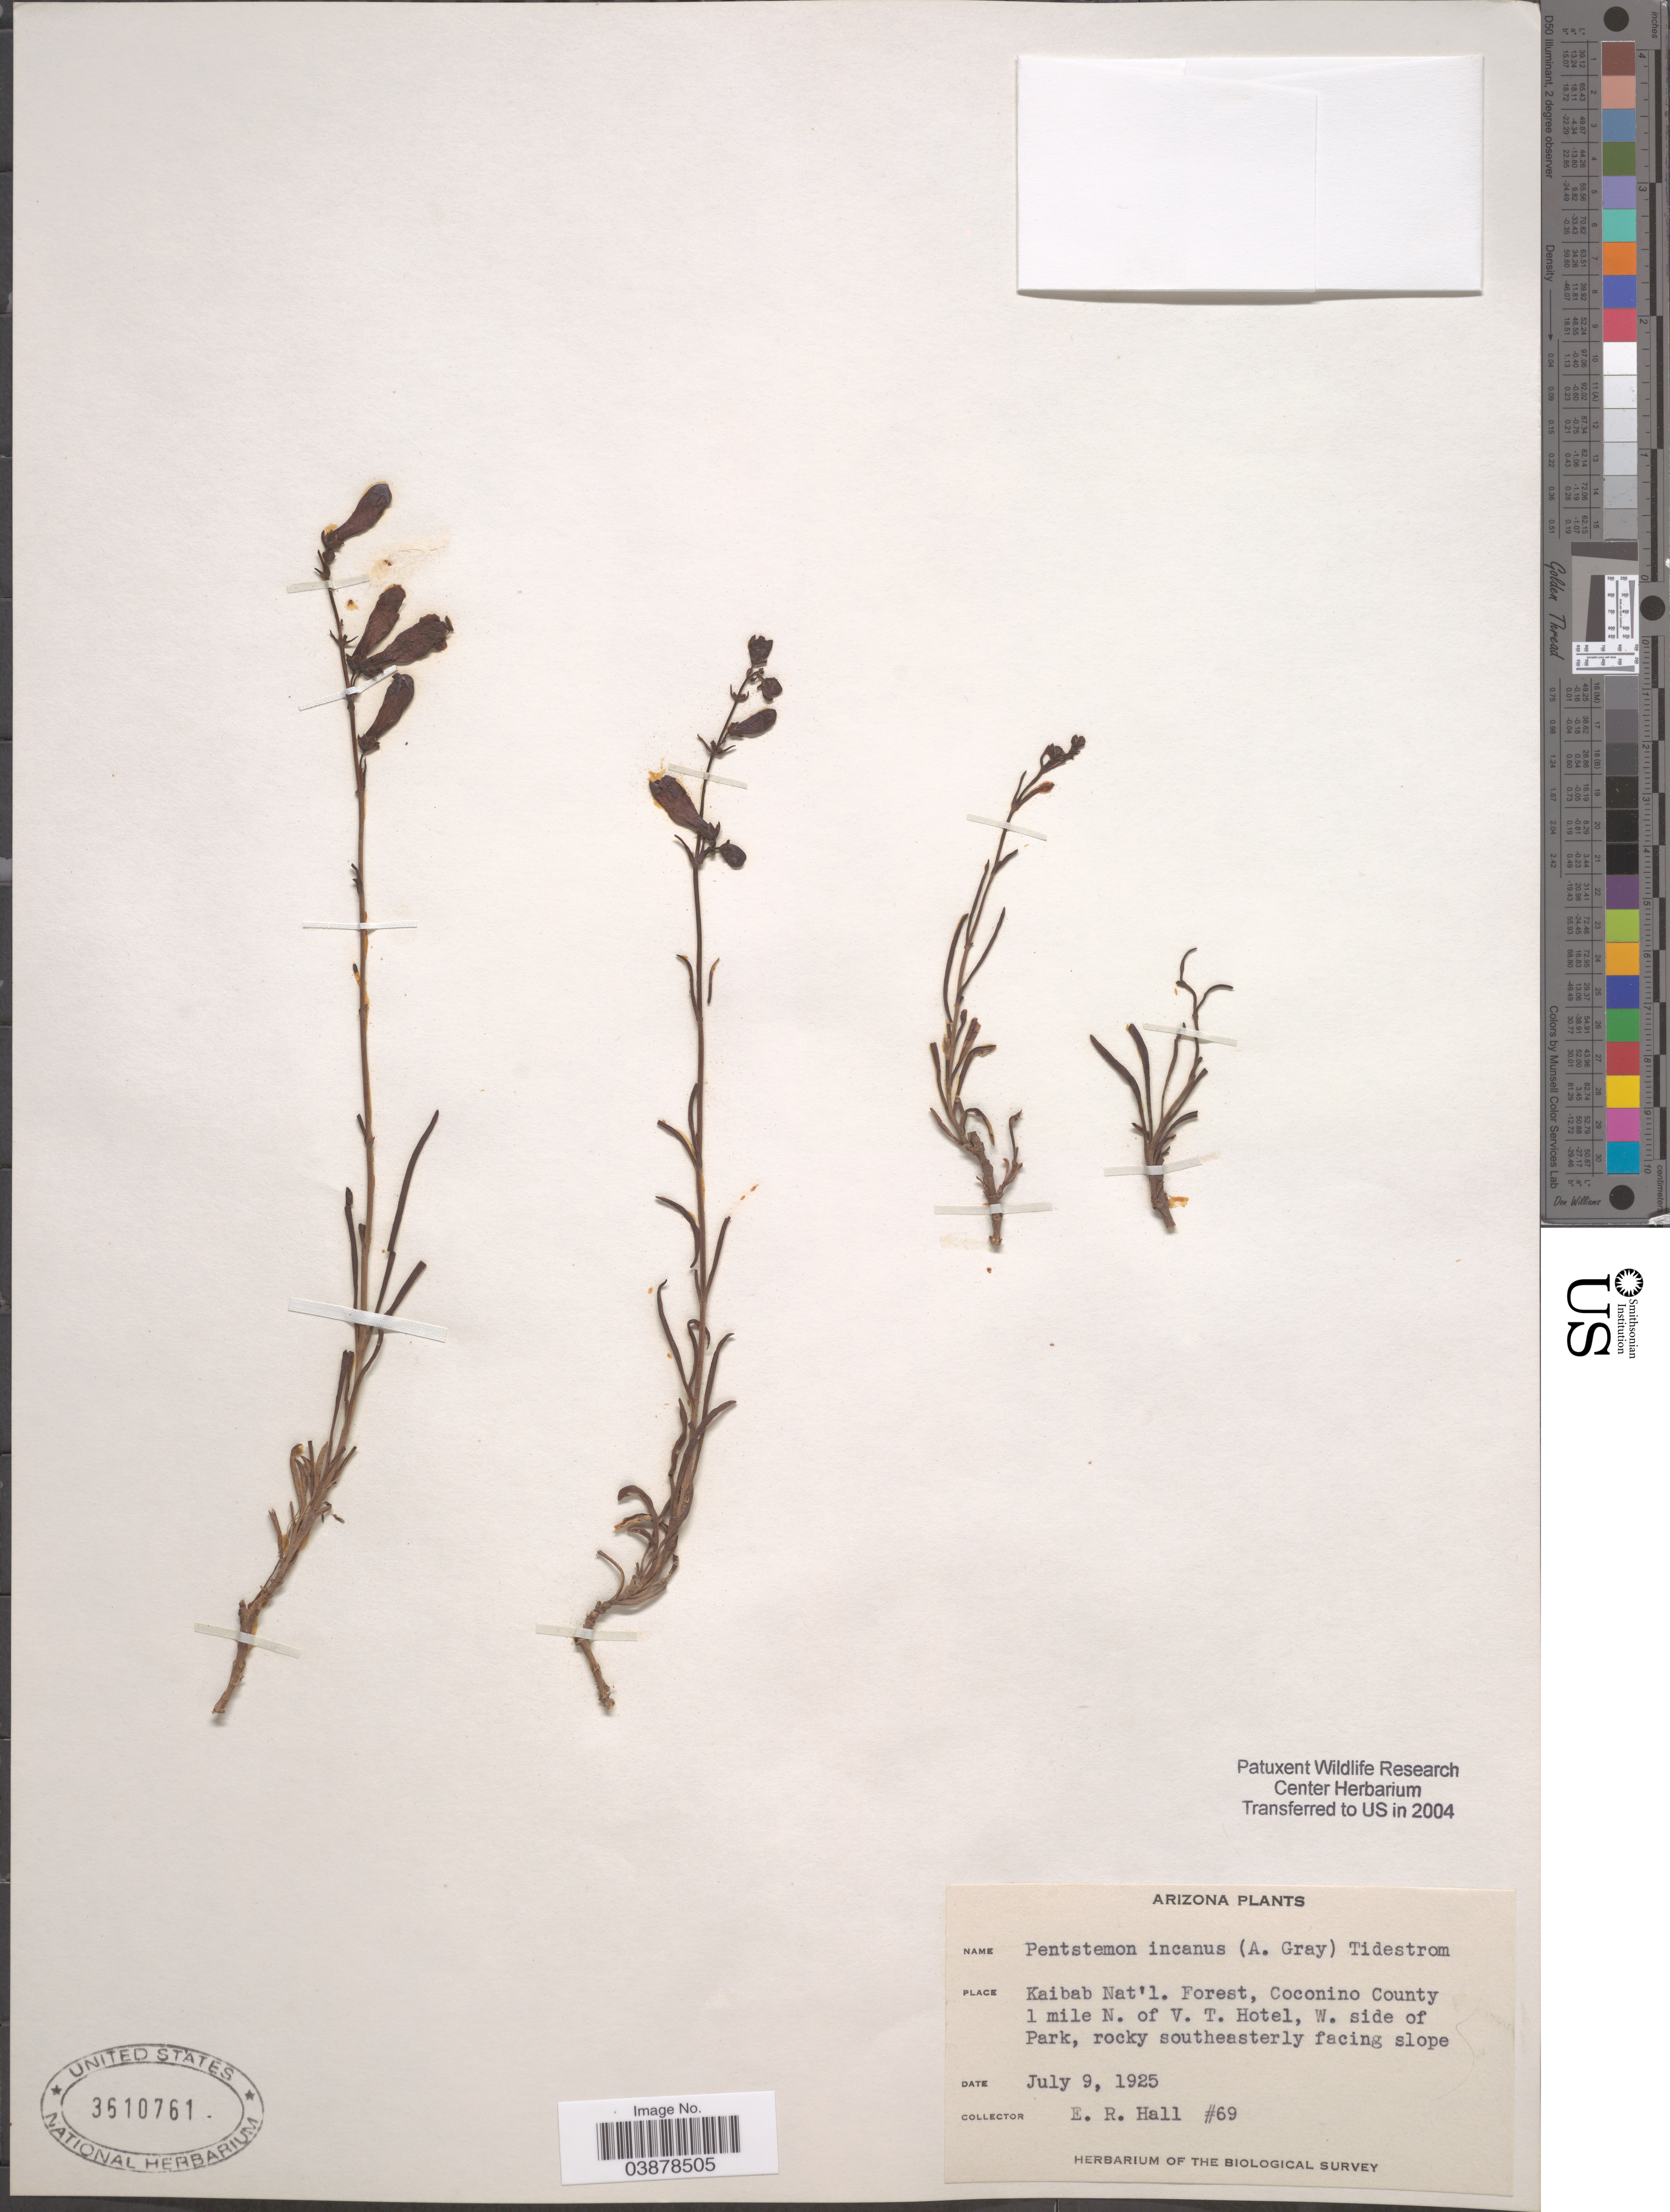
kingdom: Plantae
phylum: Tracheophyta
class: Magnoliopsida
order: Lamiales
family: Plantaginaceae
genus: Penstemon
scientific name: Penstemon thompsonaie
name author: (A. Gray) Rydb.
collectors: E. Hall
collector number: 69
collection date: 1925-07-09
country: United States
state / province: Arizona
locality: Kaibab Nat'l. Forest, Coconino County. 1 mile N. of V. T. Hotel, W. side of Park, rocky southeasterly facing slope.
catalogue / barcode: US 3610761